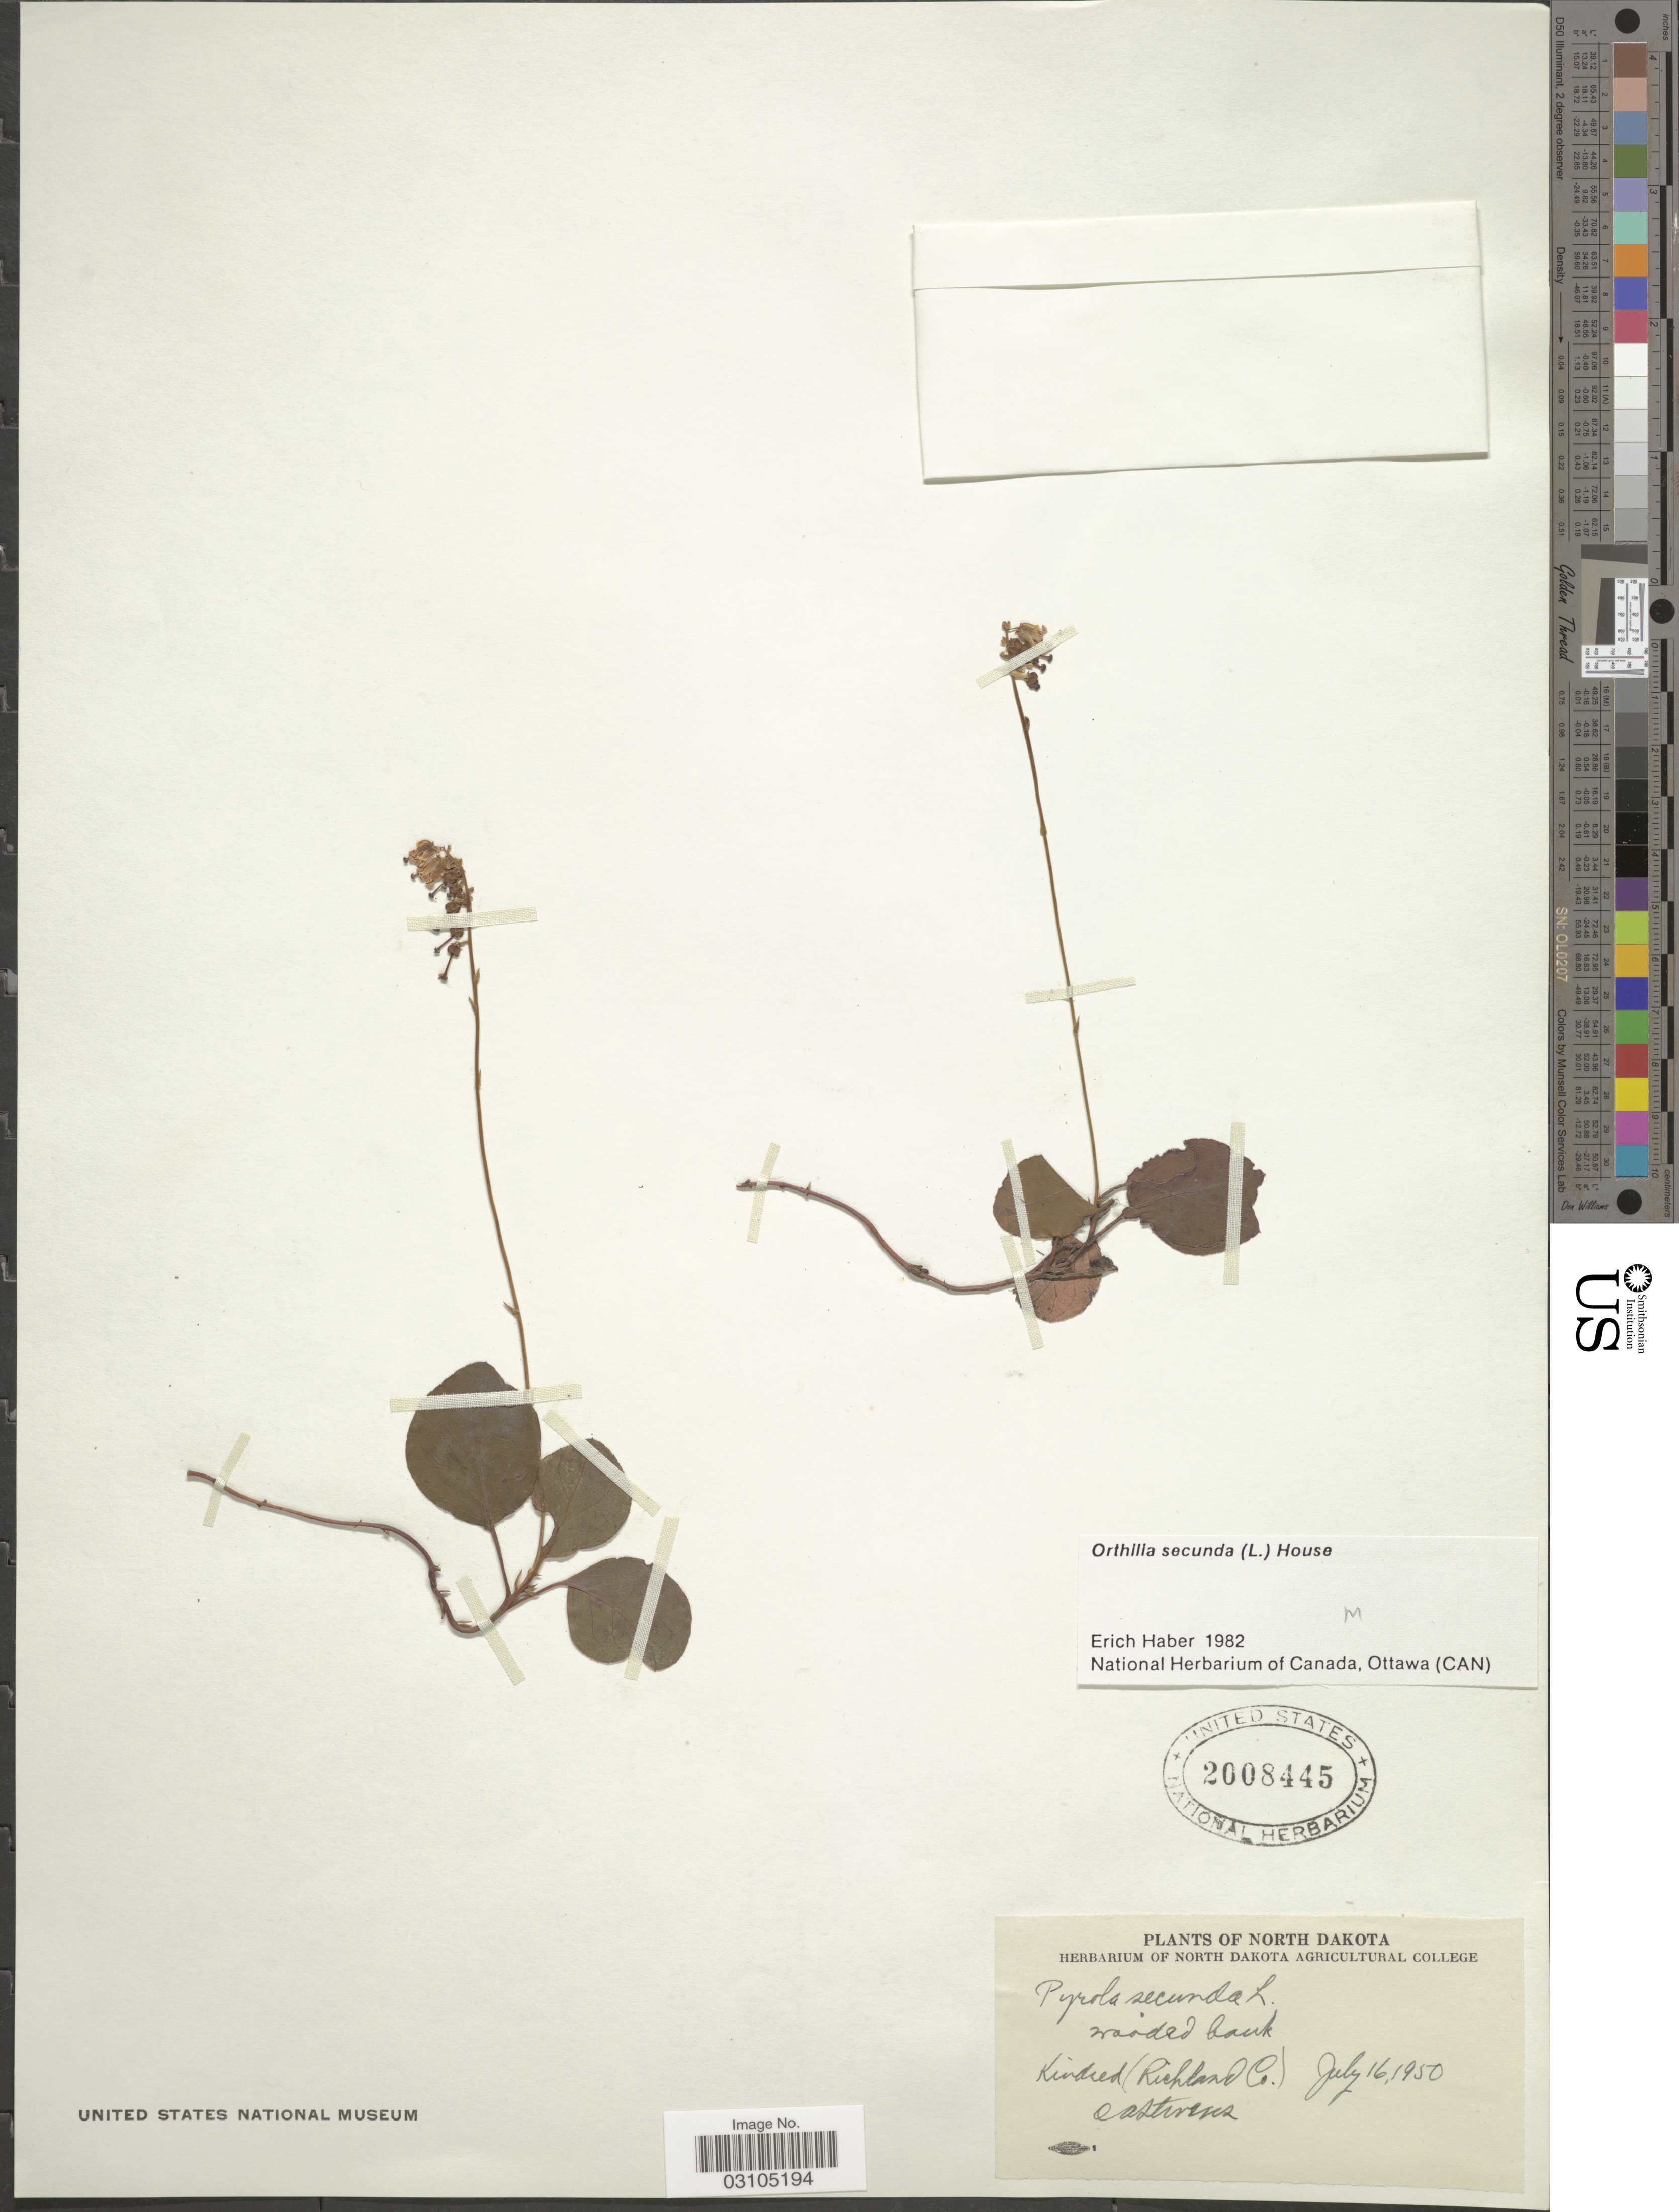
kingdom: Plantae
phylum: Tracheophyta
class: Magnoliopsida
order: Ericales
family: Ericaceae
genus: Orthilia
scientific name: Orthilia secunda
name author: (L.) House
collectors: O. A. Stevens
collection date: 1950-07-16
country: United States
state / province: North Dakota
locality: Kindred (Richland Co.).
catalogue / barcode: US 2008445